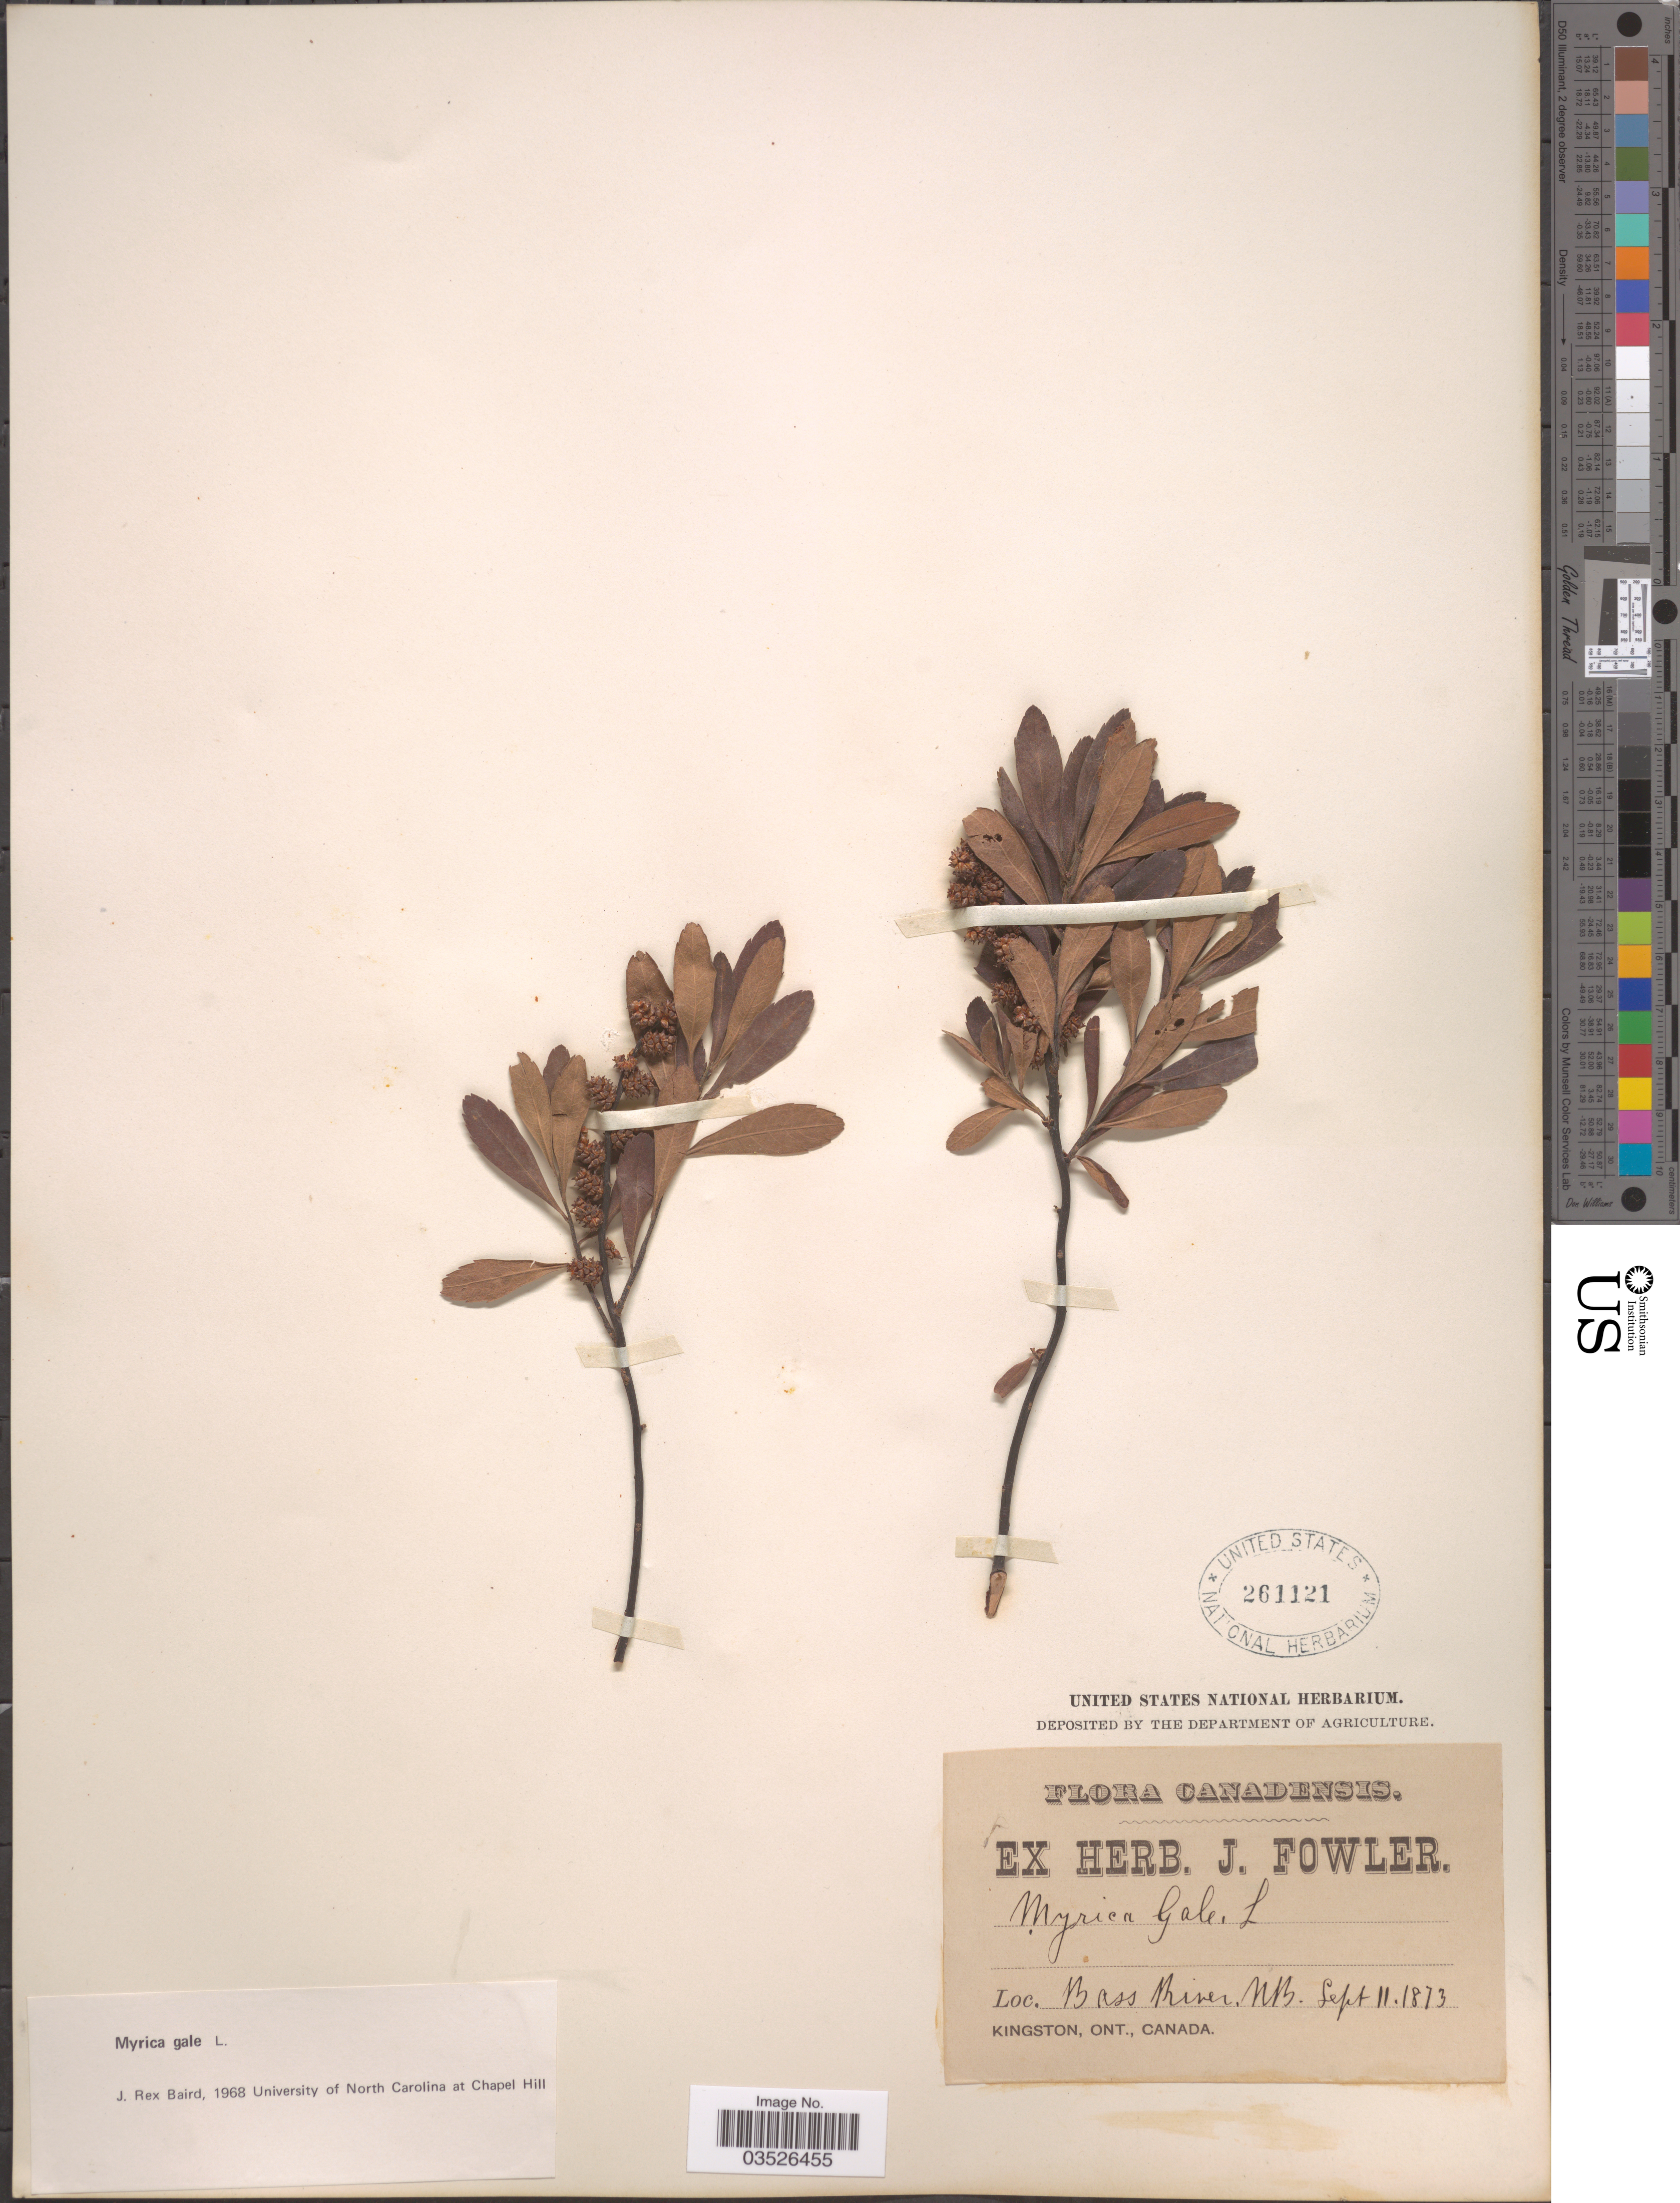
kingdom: Plantae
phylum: Tracheophyta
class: Magnoliopsida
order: Fagales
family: Myricaceae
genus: Myrica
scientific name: Myrica gale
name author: L.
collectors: ex herb. J. Fowler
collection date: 1873-09-11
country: Canada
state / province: New Brunswick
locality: Bass River.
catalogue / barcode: US 261121